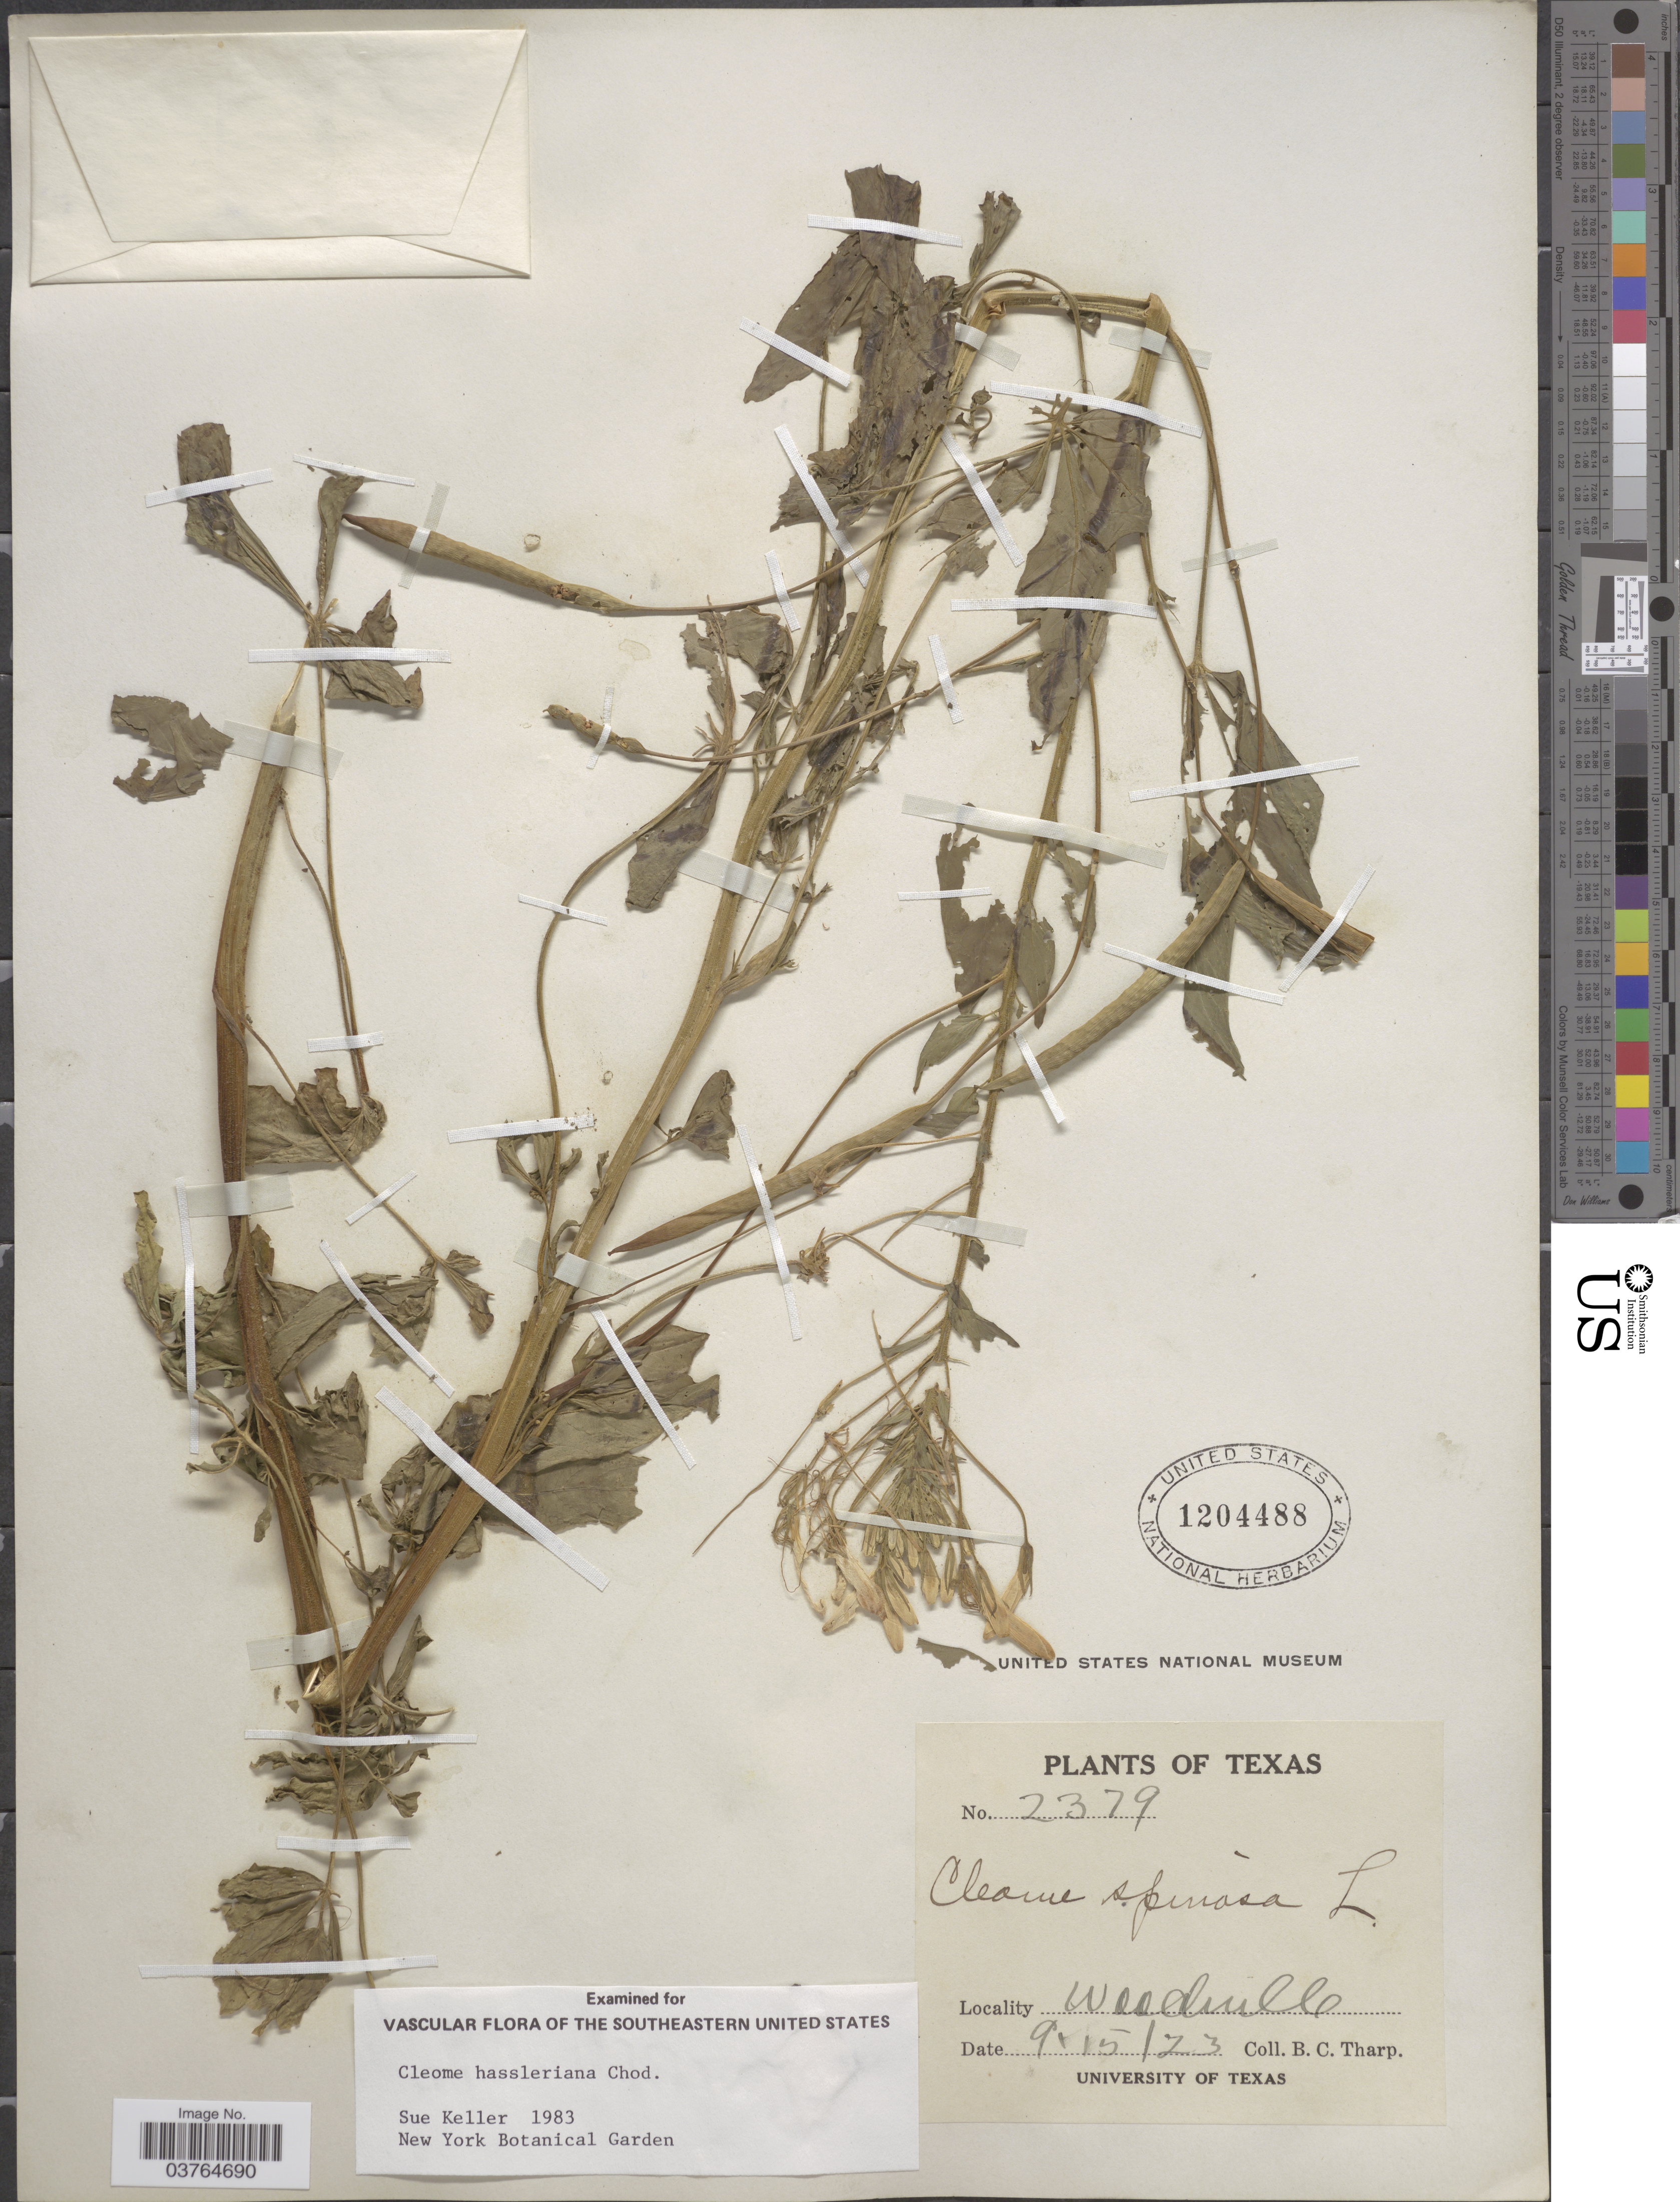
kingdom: Plantae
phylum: Tracheophyta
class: Magnoliopsida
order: Brassicales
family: Cleomaceae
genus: Tarenaya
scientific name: Tarenaya houtteana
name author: (Schltdl.) Soares Neto & Roalson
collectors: B. C. Tharp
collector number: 2379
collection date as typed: Transcribed d/m/y: 15/9/23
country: United States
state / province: Texas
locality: Weedville.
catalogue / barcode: US 1204488